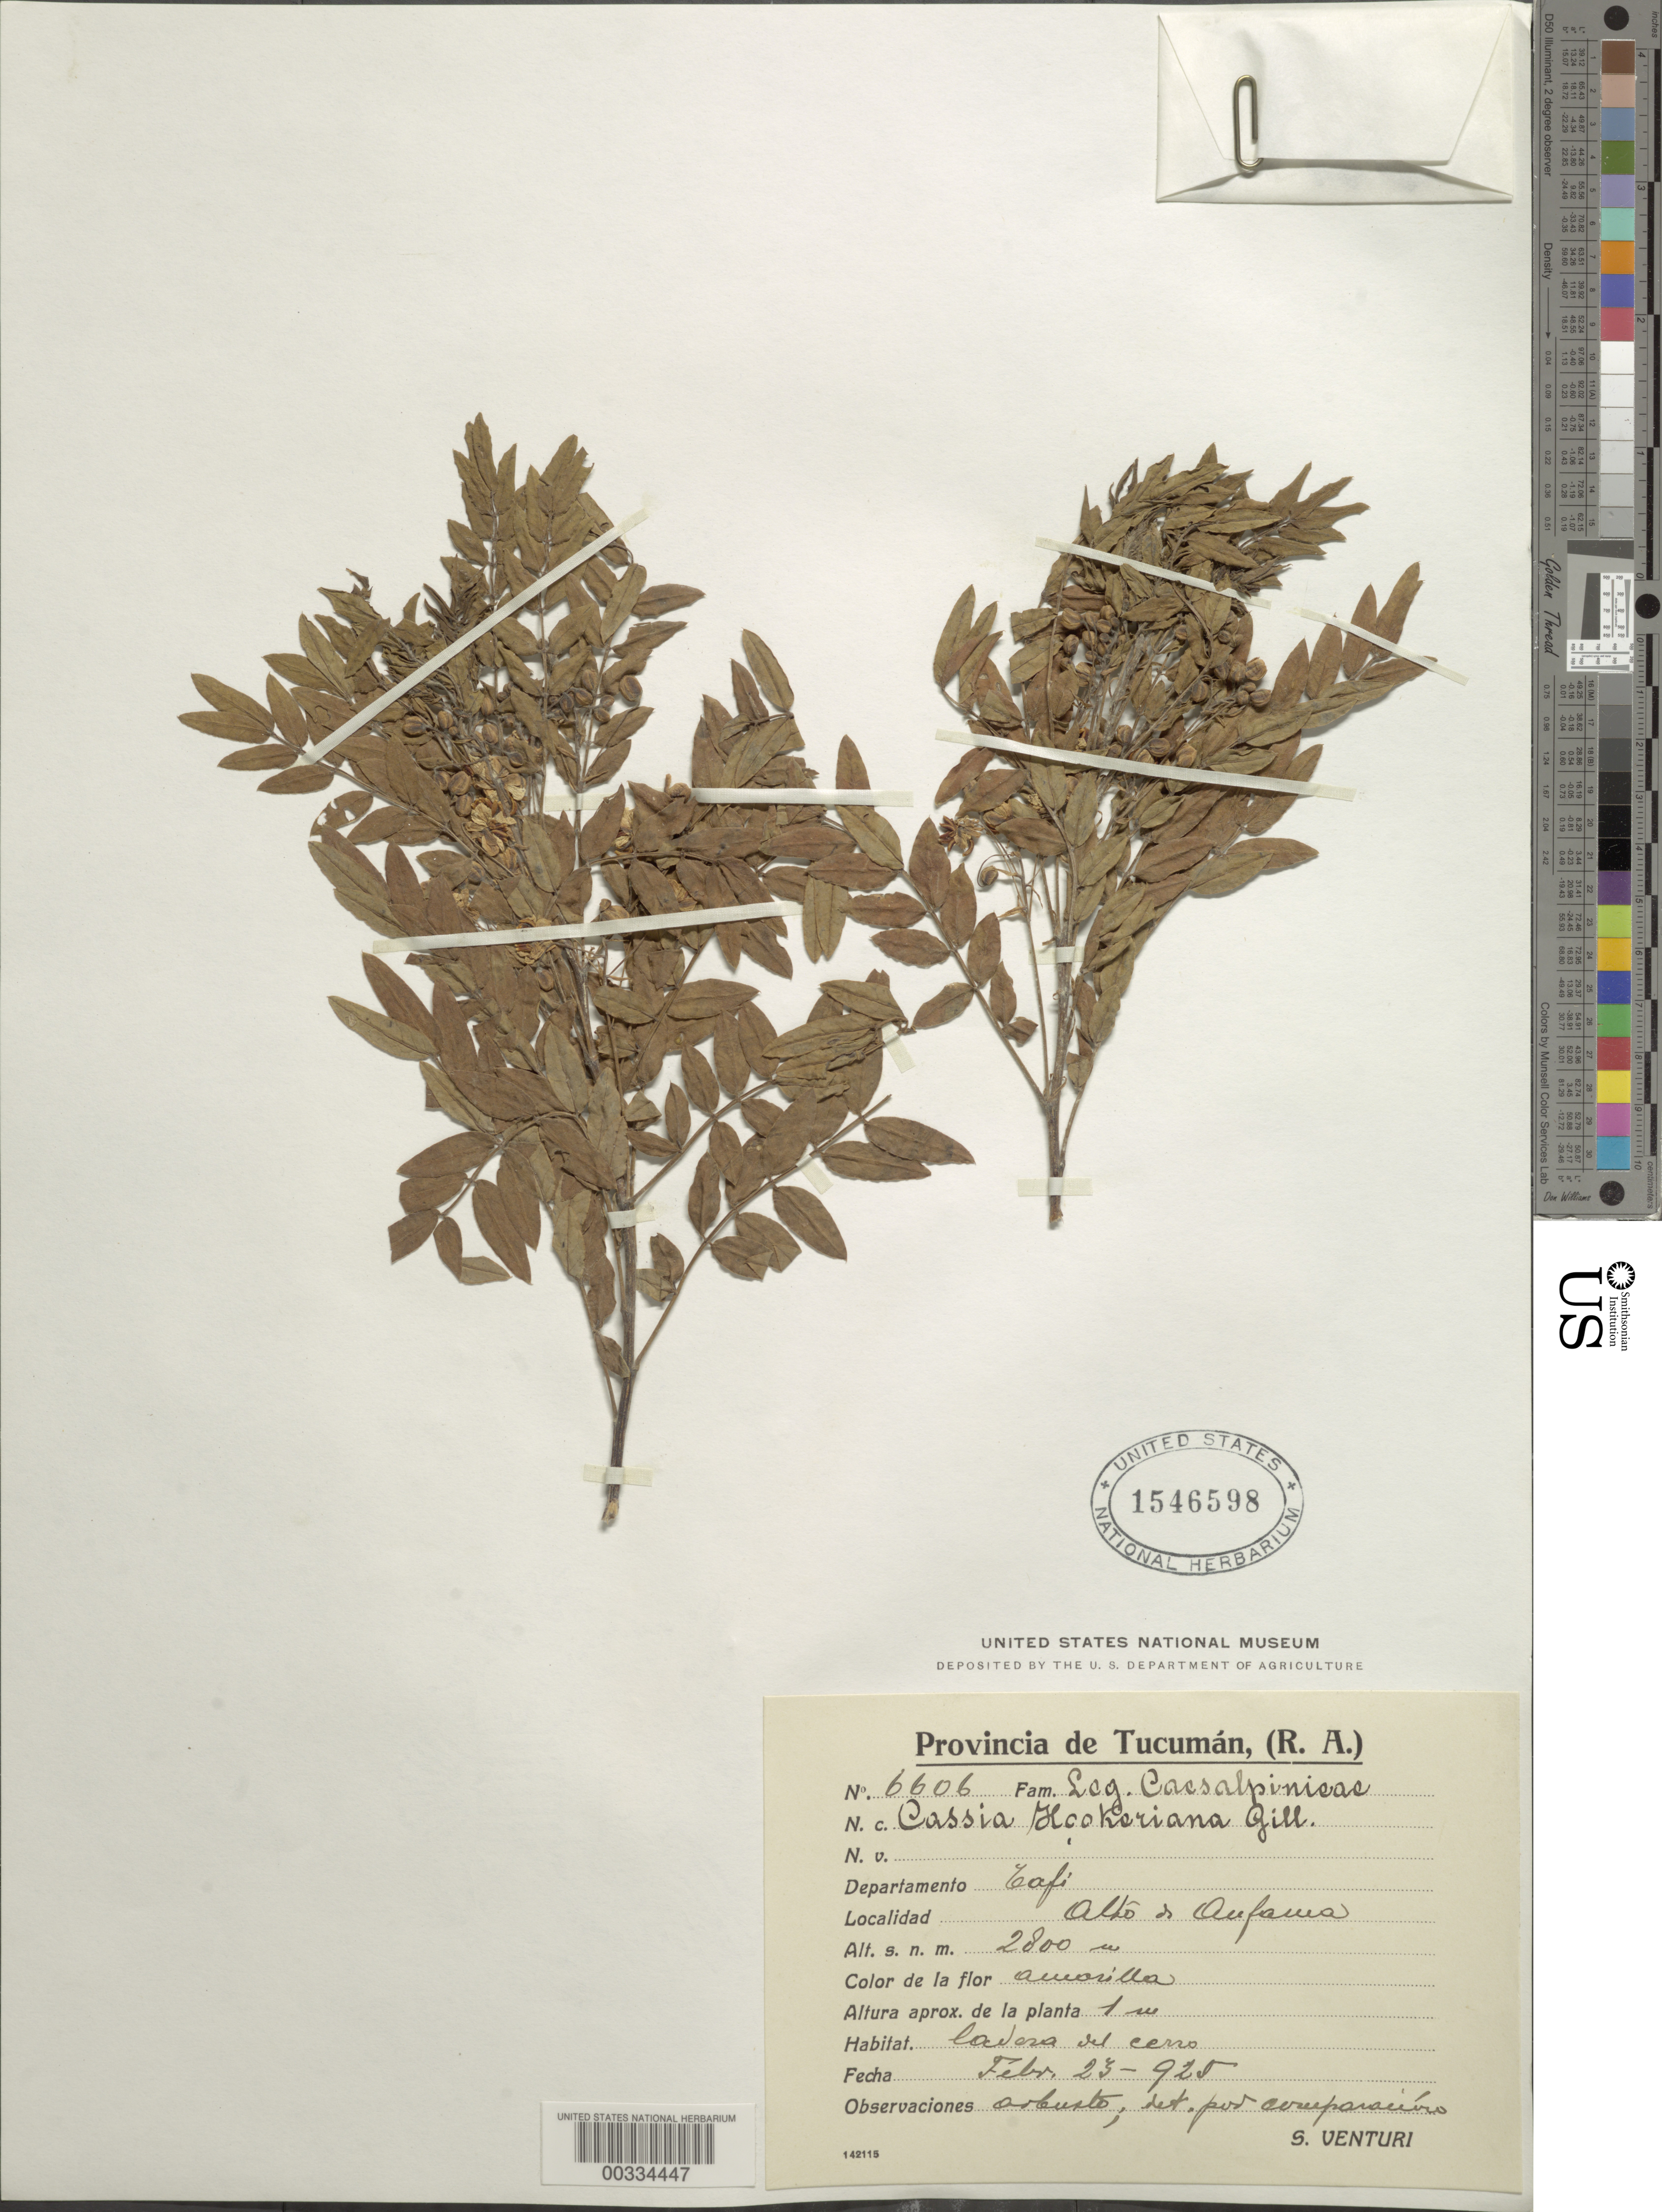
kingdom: Plantae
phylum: Tracheophyta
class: Magnoliopsida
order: Fabales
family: Fabaceae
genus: Senna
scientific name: Senna hookeriana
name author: Vatke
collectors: S. Venturi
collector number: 6606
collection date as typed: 23 Feb 1923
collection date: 1923-02-23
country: Argentina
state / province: Tucumán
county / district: Tafí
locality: Alto a Anfama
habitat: Cerro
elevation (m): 2800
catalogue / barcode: US 1546598